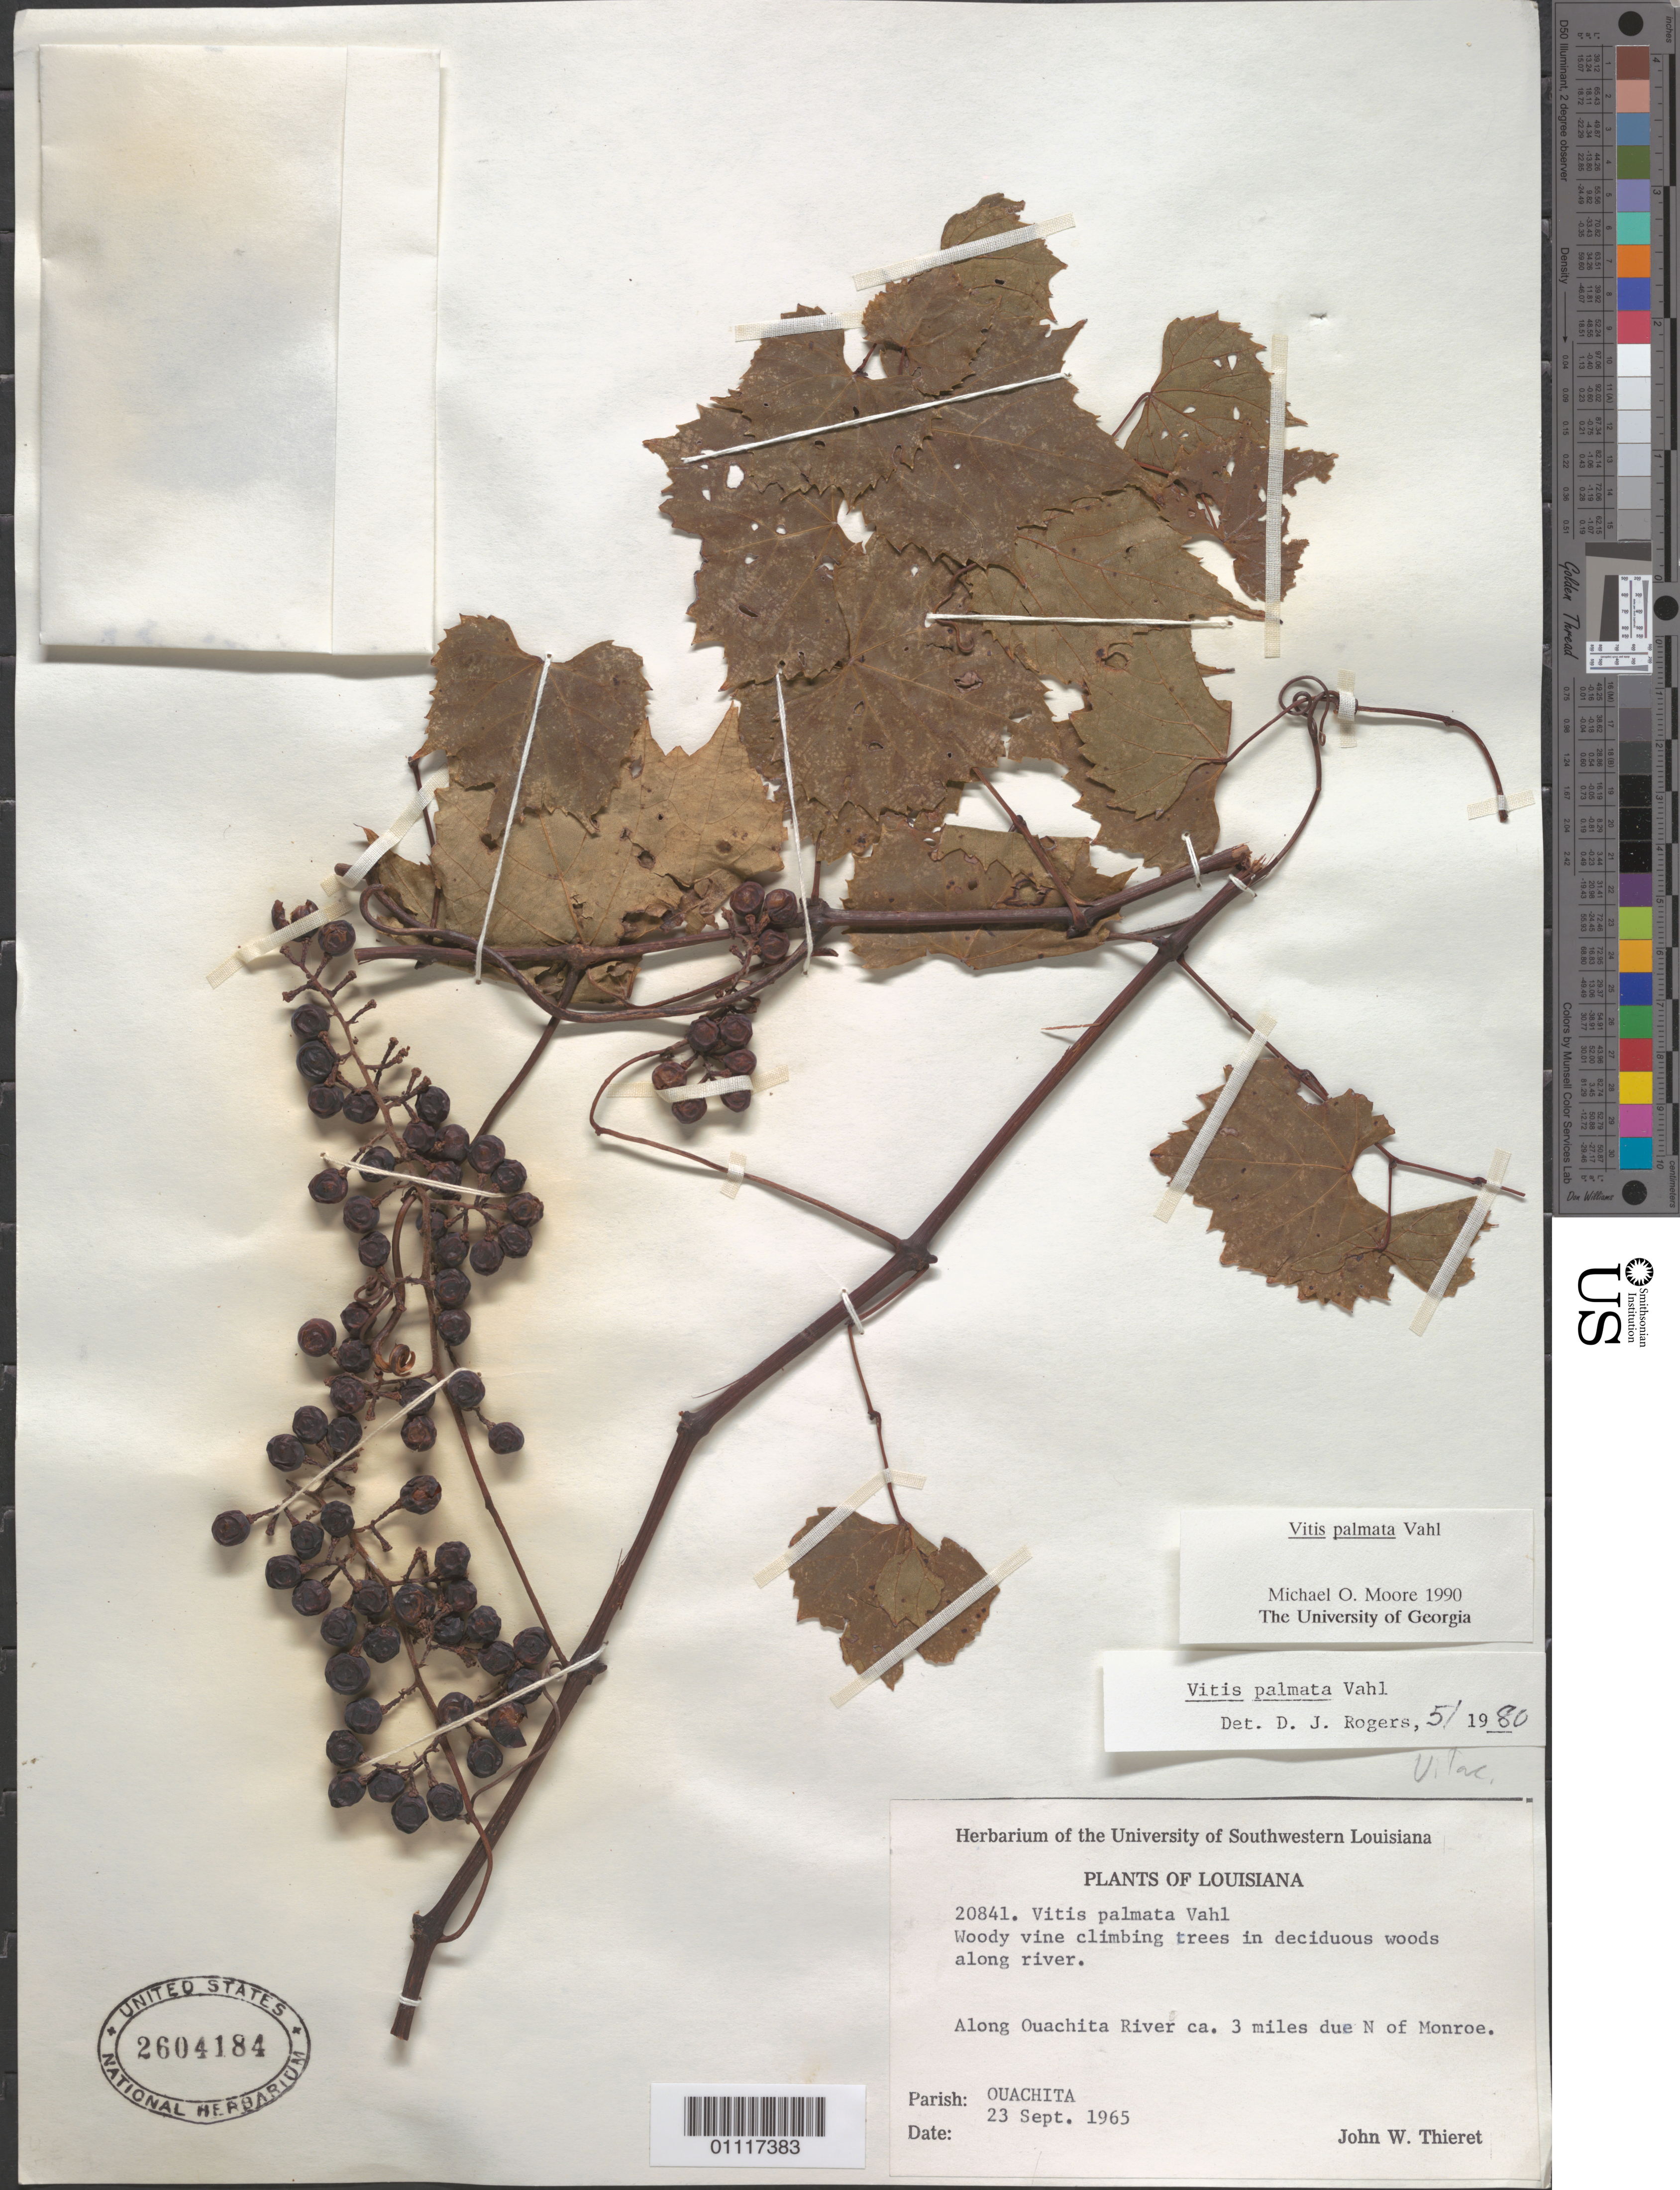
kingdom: Plantae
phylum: Tracheophyta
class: Magnoliopsida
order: Vitales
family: Vitaceae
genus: Vitis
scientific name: Vitis palmata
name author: Vahl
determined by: Rogers, D. J.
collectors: J. W. Thieret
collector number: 20841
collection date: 1965-09-23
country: United States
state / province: Louisiana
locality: Along Quachita River ca. 3 miles due N of Monroe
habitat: deciduous woods along river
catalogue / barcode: US 2604184